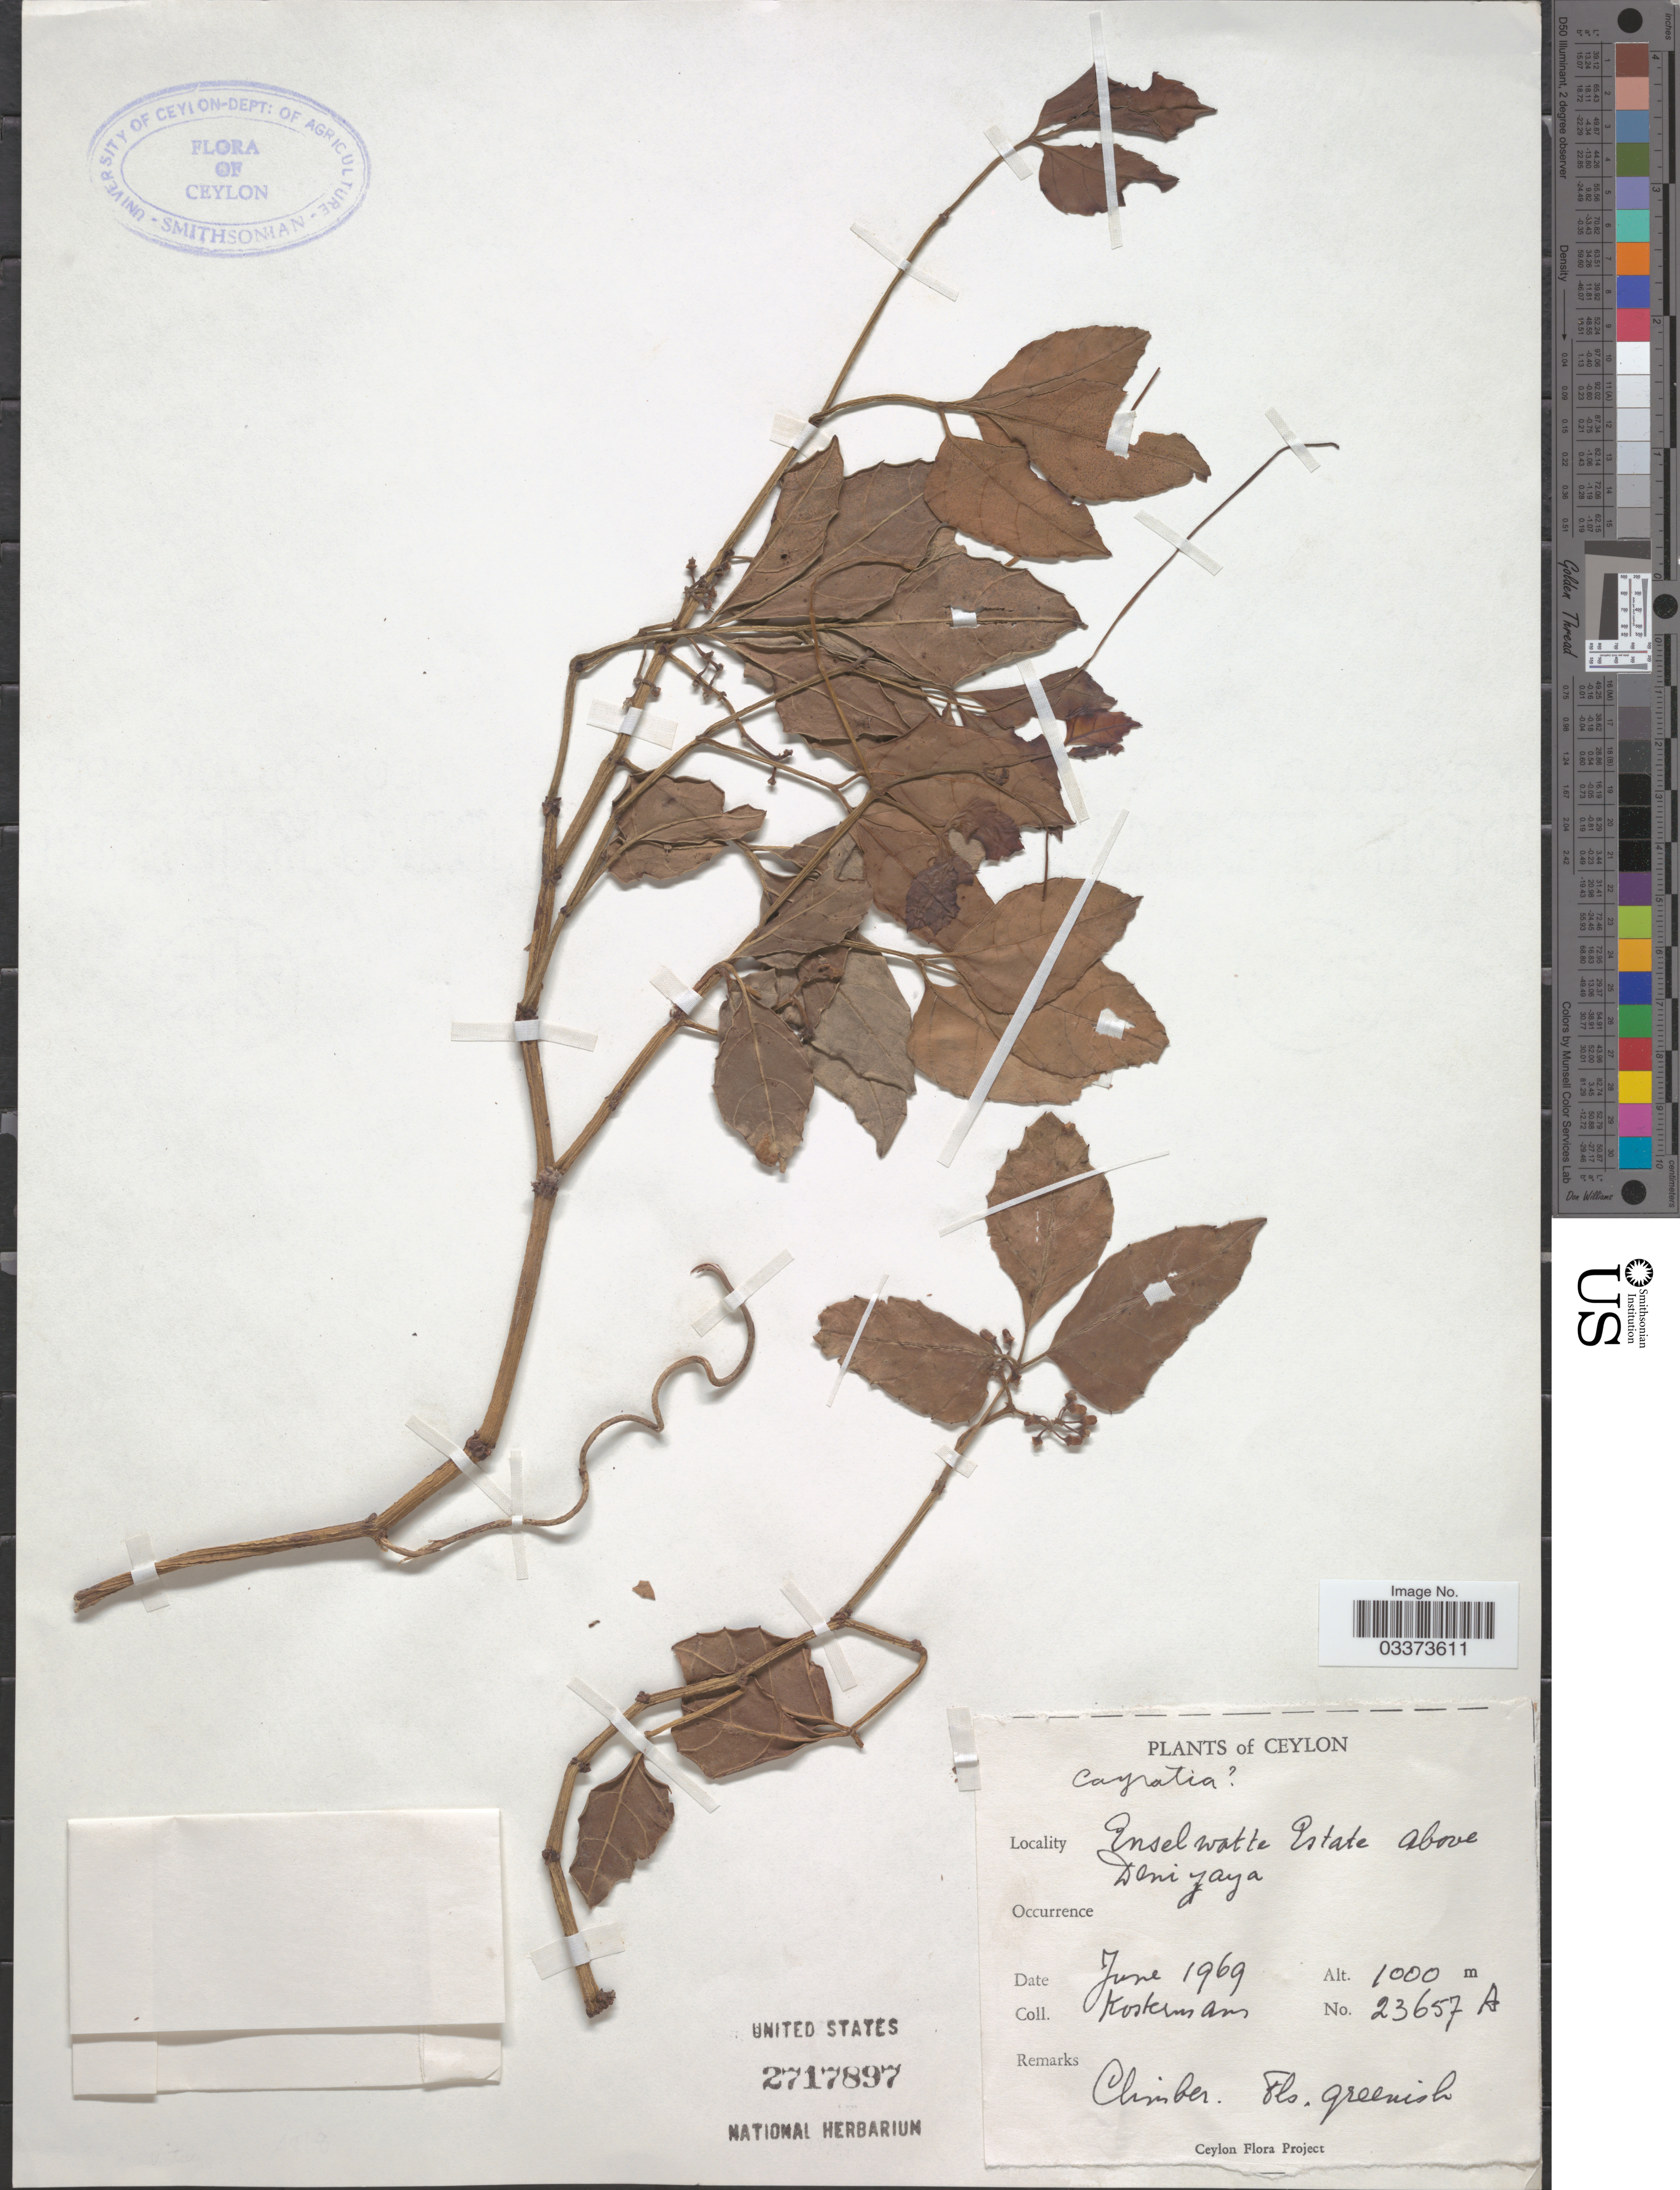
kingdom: Plantae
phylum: Tracheophyta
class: Magnoliopsida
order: Vitales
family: Vitaceae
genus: Cayratia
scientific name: Cayratia sp.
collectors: Kostermans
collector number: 23657A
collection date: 1969-06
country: Sri Lanka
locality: Ceylon. Enselwatte Estate above Deniyaya.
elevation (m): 1000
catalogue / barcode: US 2717897